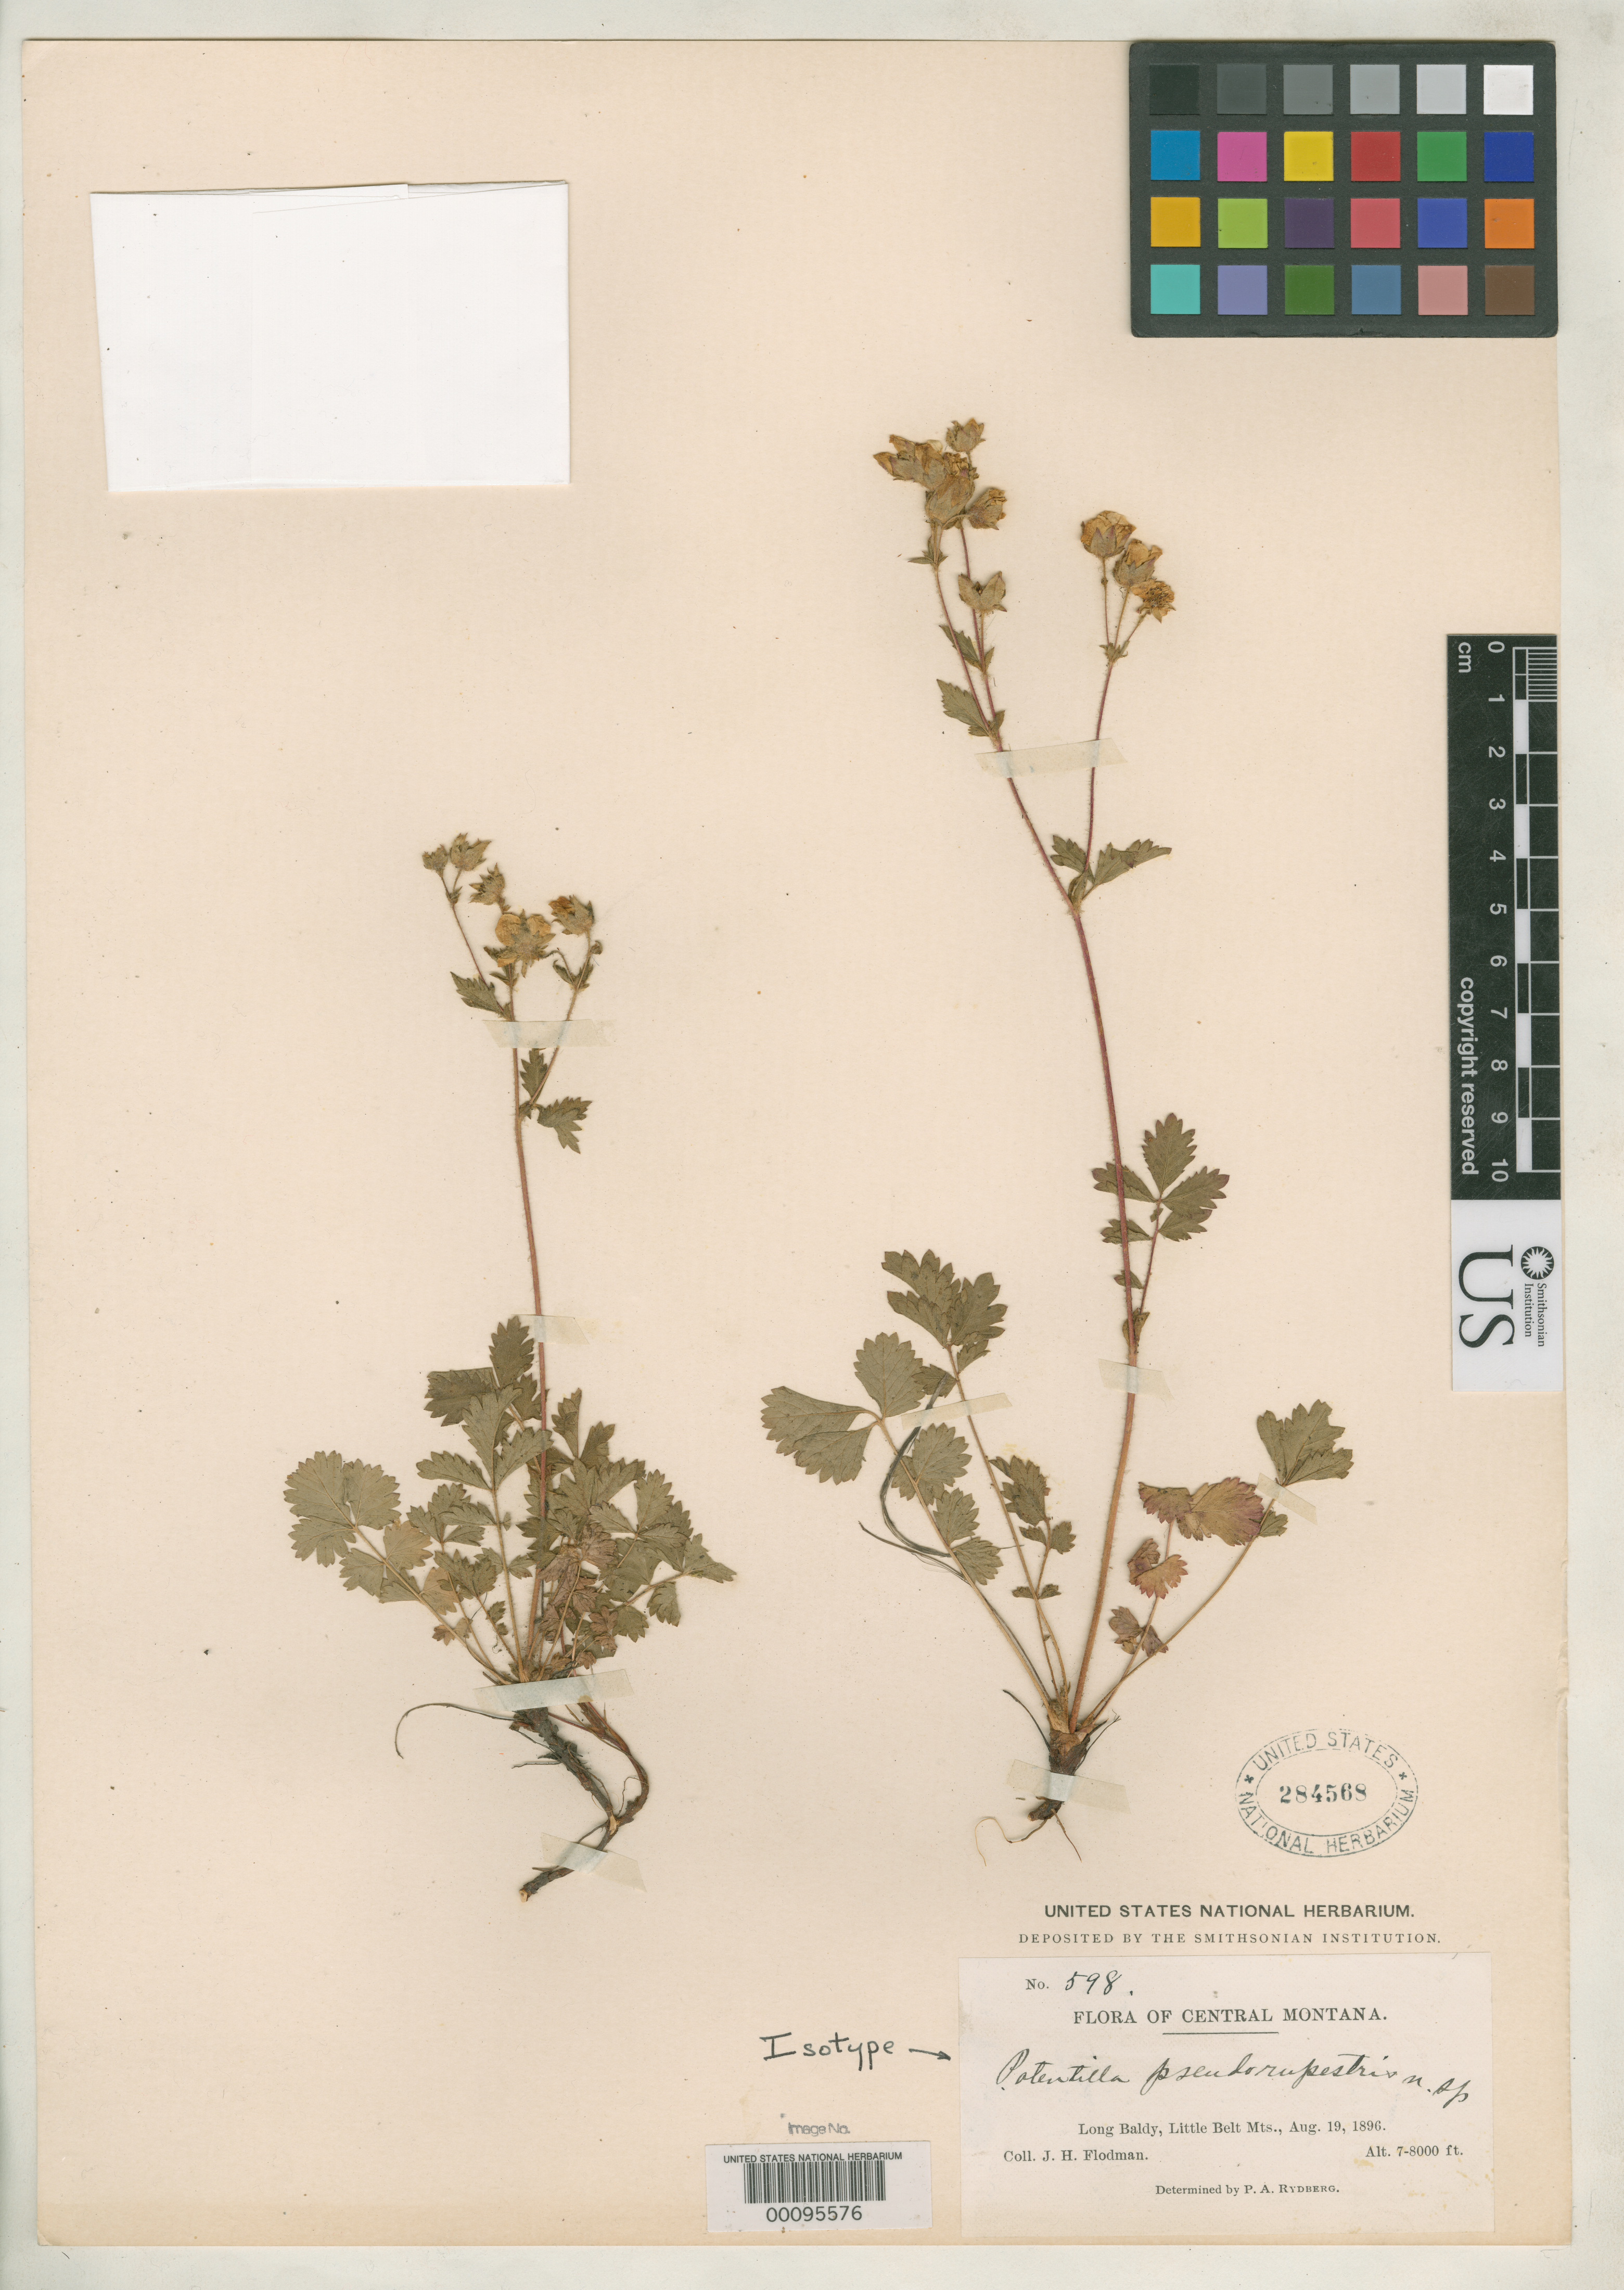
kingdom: Plantae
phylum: Tracheophyta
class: Magnoliopsida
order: Rosales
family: Rosaceae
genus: Potentilla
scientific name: Potentilla pseudorupestris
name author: Rydb.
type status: Isotype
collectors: J. Flodman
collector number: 598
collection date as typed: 19 Aug 1896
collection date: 1896-08-19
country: United States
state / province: Montana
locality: Little Belt Mts., Long Baldy.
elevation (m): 2134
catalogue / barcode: US 284568